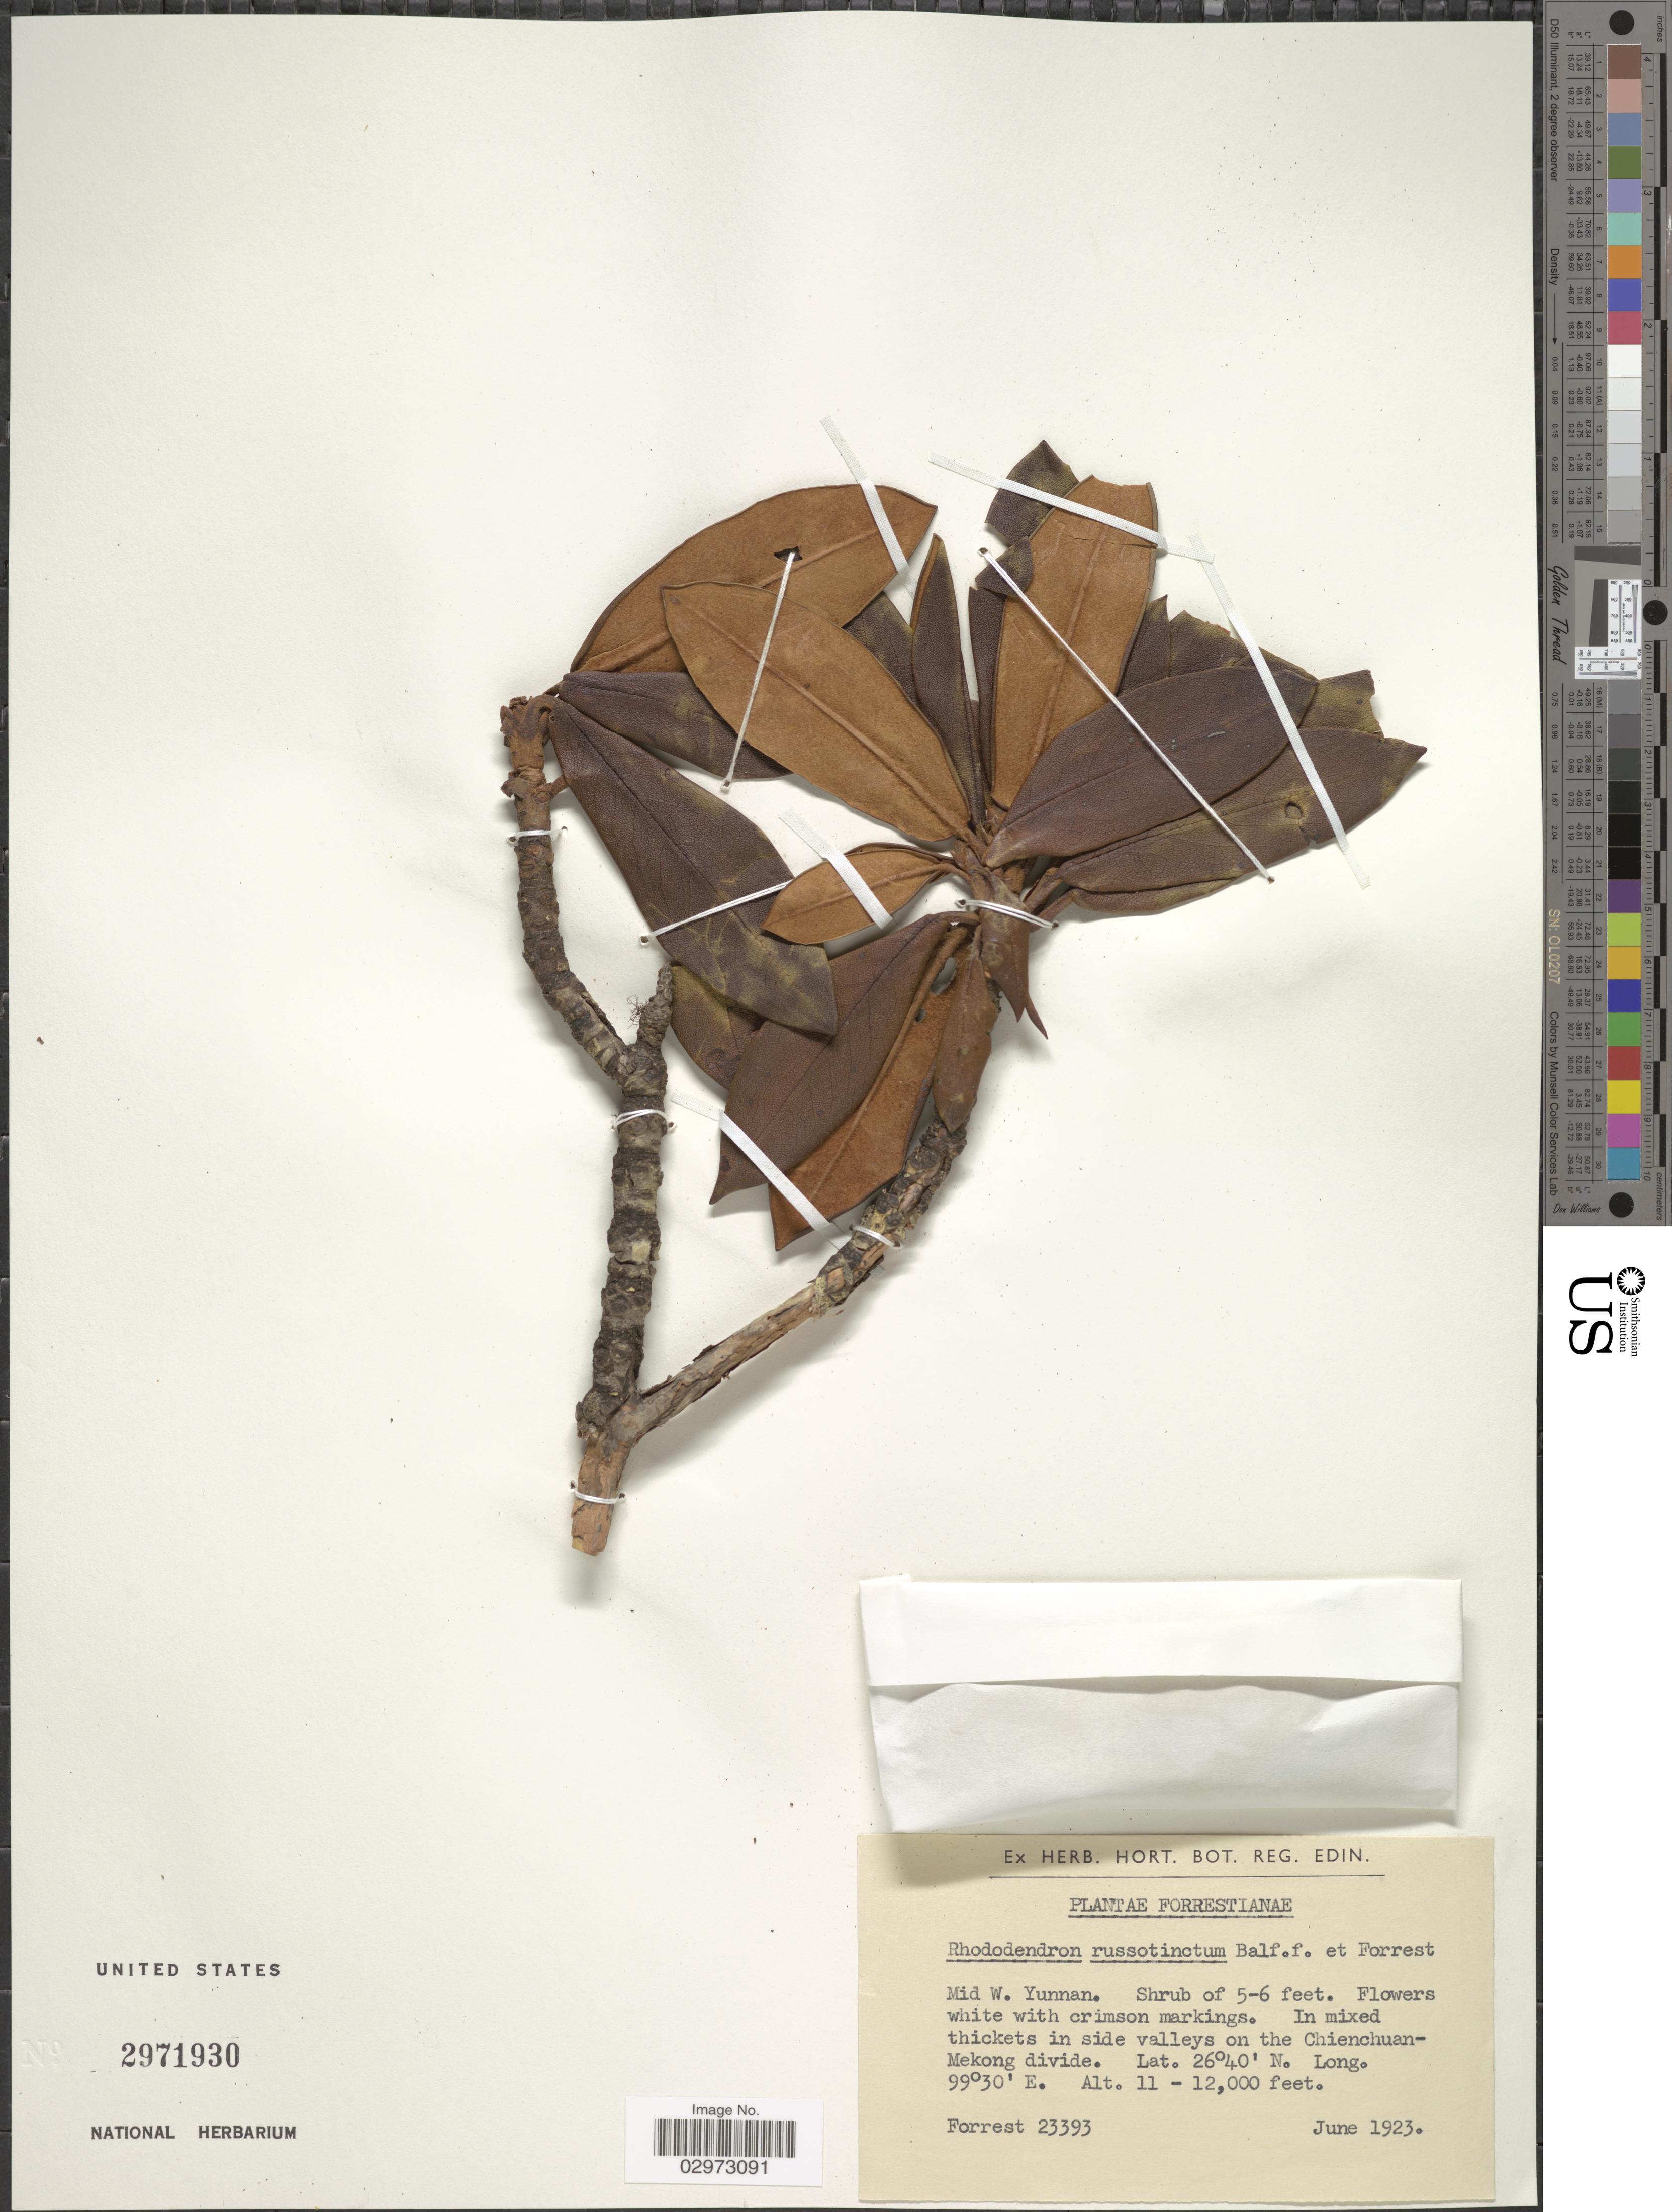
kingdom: Plantae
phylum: Tracheophyta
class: Magnoliopsida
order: Ericales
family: Ericaceae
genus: Rhododendron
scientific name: Rhododendron russotinctum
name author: Balf. f. & Forrest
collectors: -. Forrest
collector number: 23393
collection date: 1923-06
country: China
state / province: Yunnan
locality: Mid W. Yunnan. Thickets in side valleys on the Chienchuan-Mekong divide.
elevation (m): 3353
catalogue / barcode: US 2971930